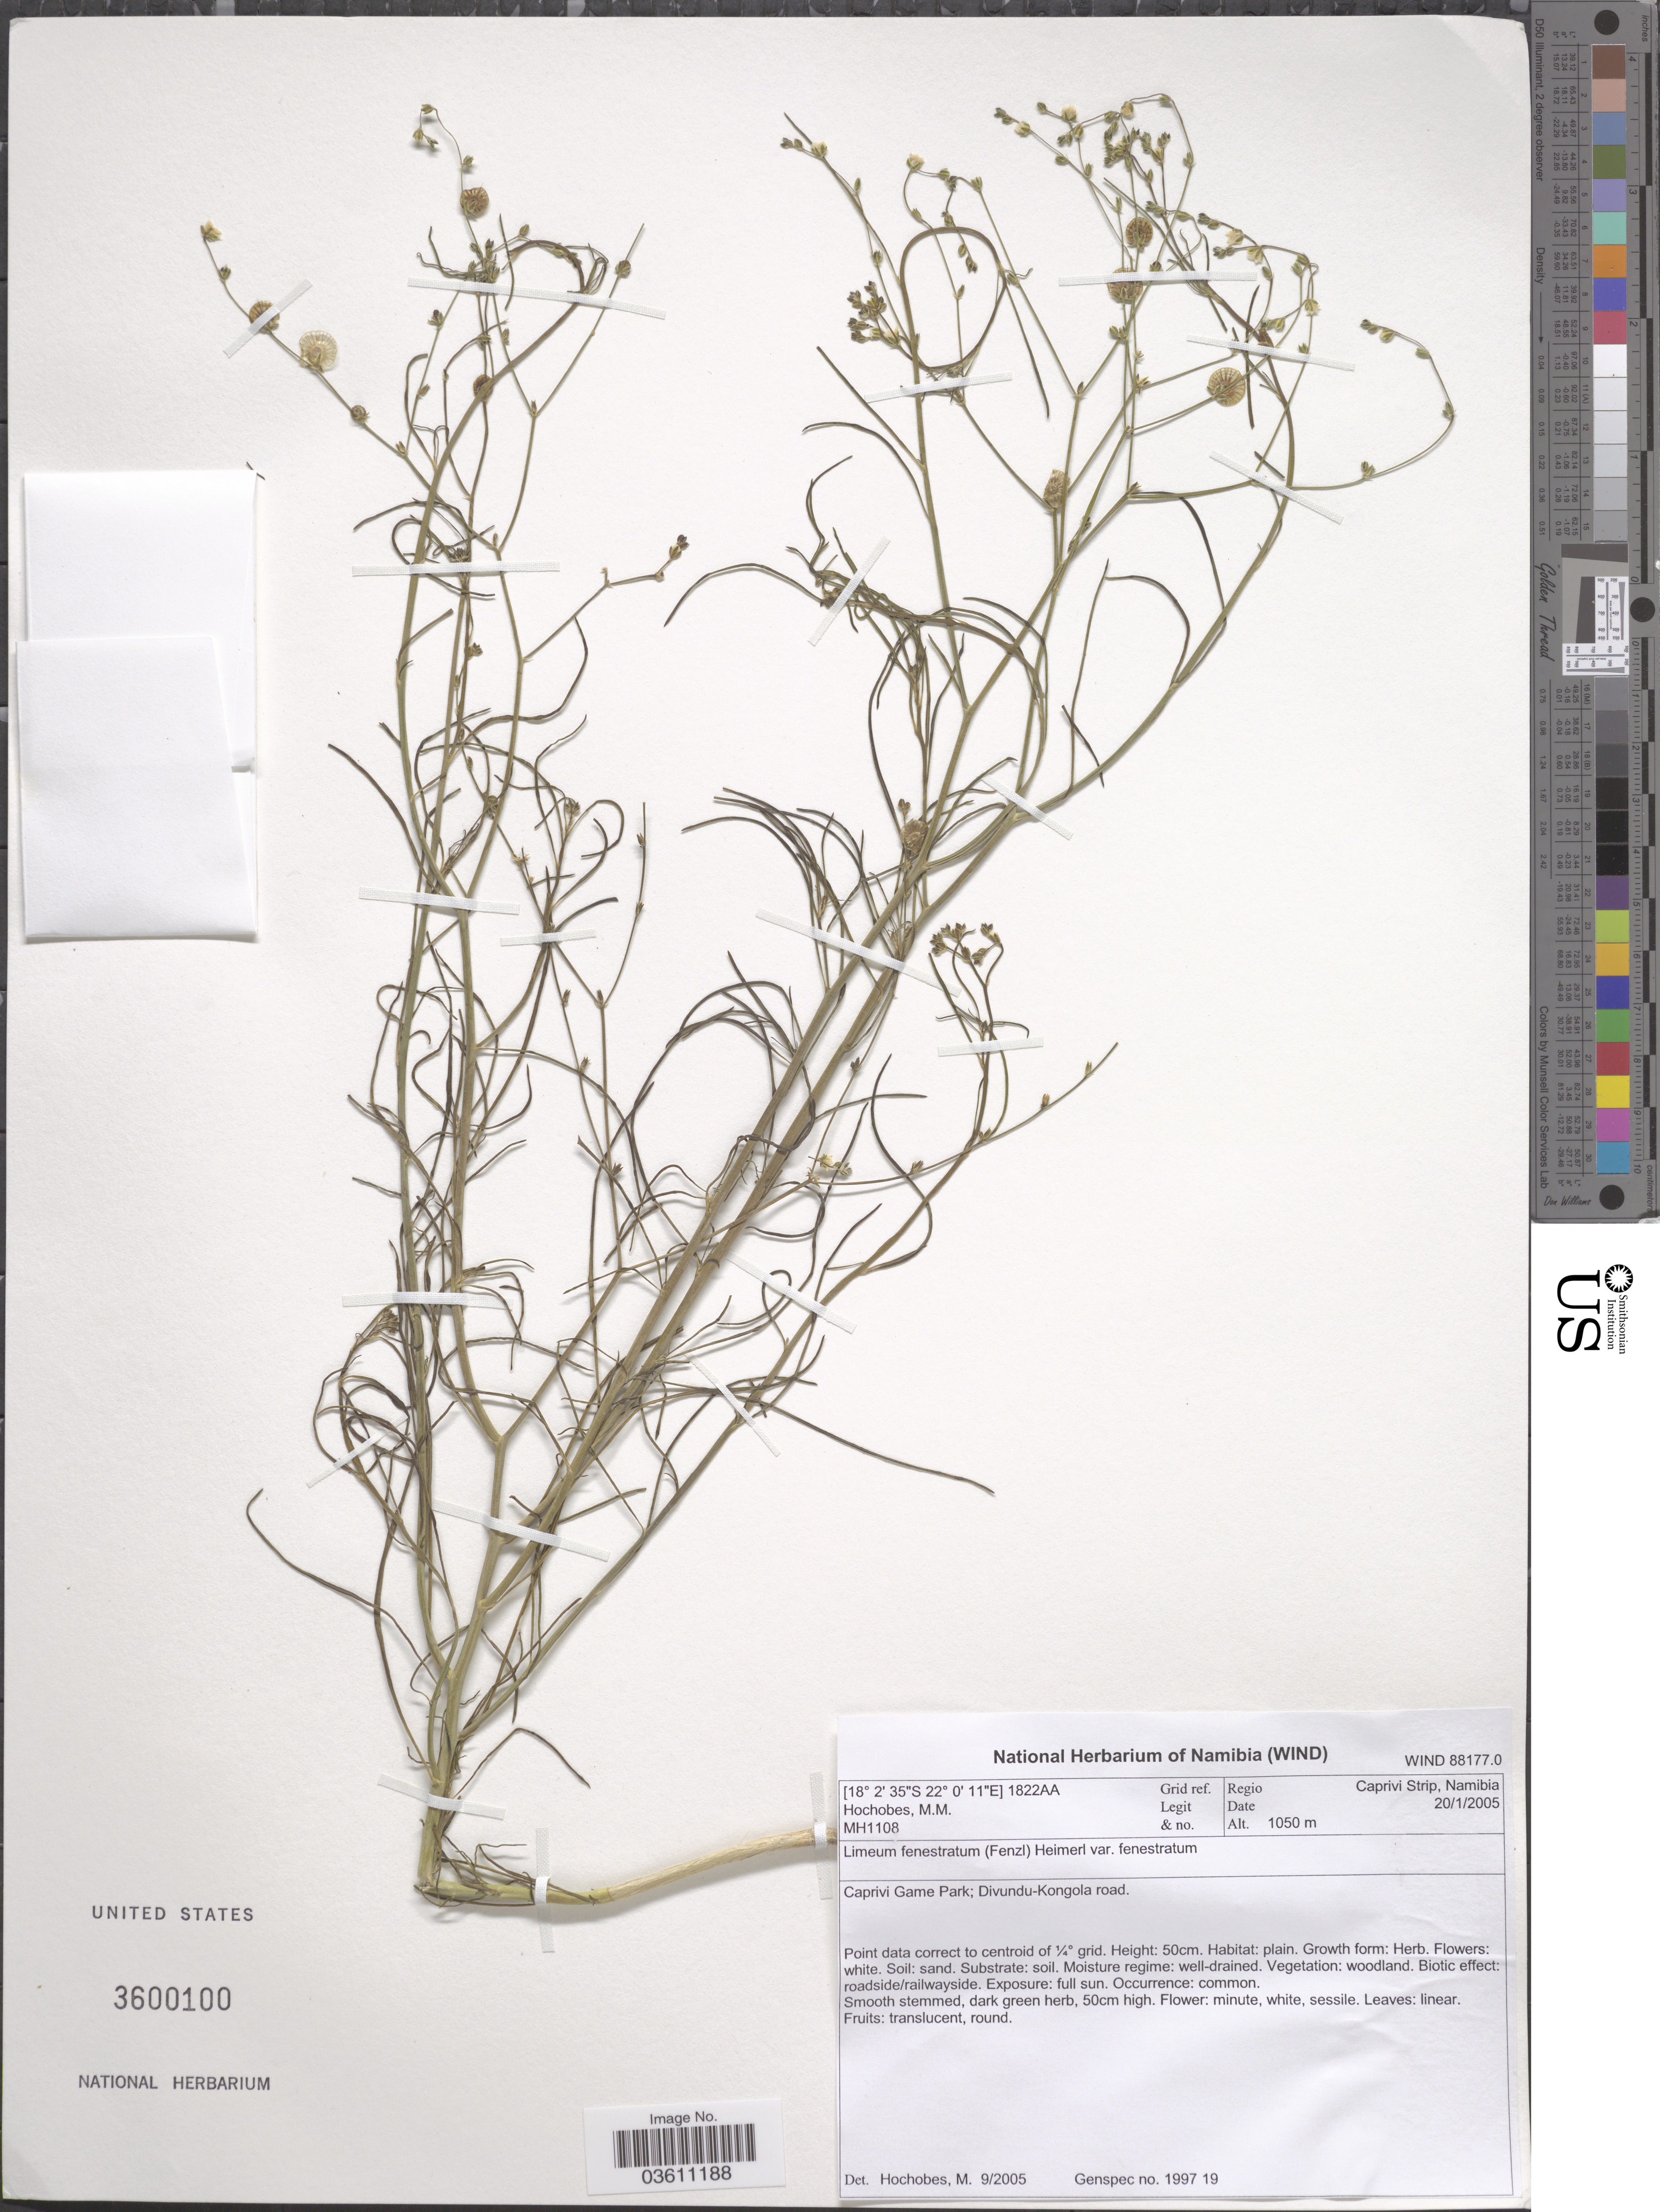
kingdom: Plantae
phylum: Tracheophyta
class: Magnoliopsida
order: Caryophyllales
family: Limeaceae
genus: Limeum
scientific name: Limeum fenestratum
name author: (Fenzl) Heimerl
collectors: M. Hochobes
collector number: MH1108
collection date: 2005-01-20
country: Namibia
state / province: Caprivi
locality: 1822AA Grid ref. Caprivi Game Park: Divundu-Kongola road.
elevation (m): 1050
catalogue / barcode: US 3600100